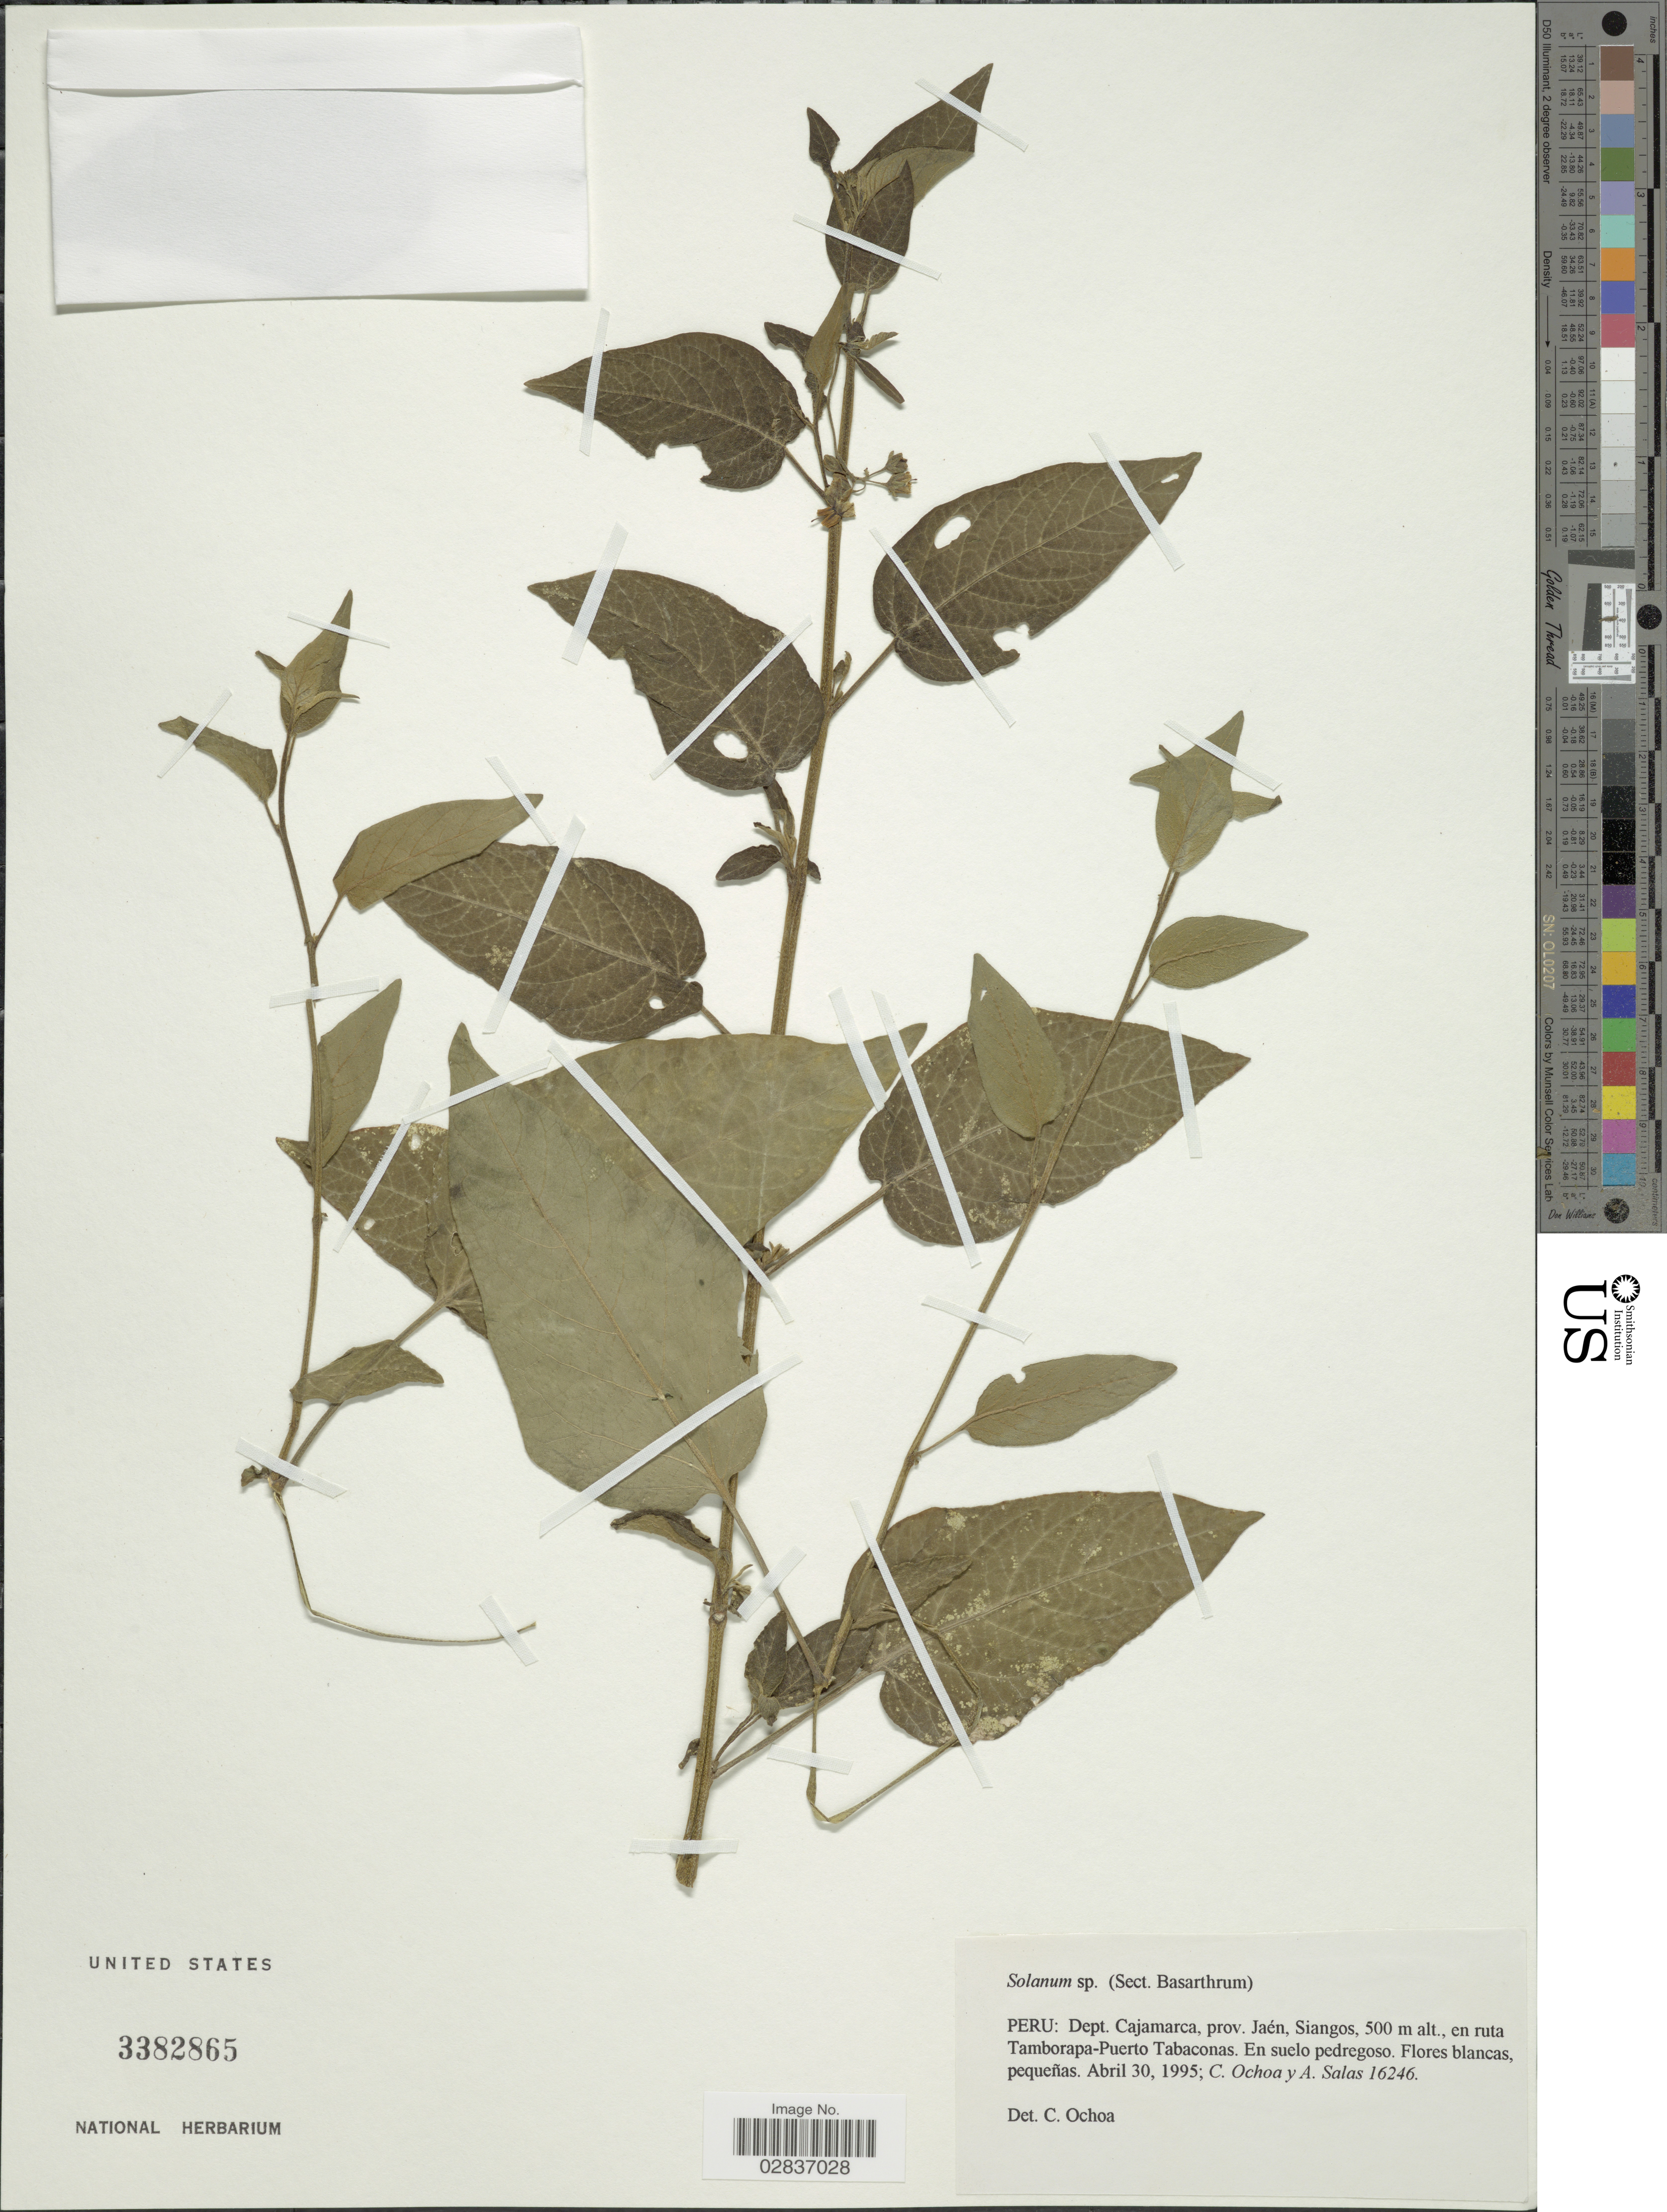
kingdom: Plantae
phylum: Tracheophyta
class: Magnoliopsida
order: Solanales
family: Solanaceae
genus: Solanum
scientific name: Solanum sp.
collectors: C. Ochoa & A. Salas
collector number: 16246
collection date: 1995-04-30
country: Peru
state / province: Cajamarca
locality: Dept. Cajamarca, Prov. Jaé, Siangos, en ruta Tamborapa-Puerto Tabaconas.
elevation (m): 500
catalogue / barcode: US 3382865